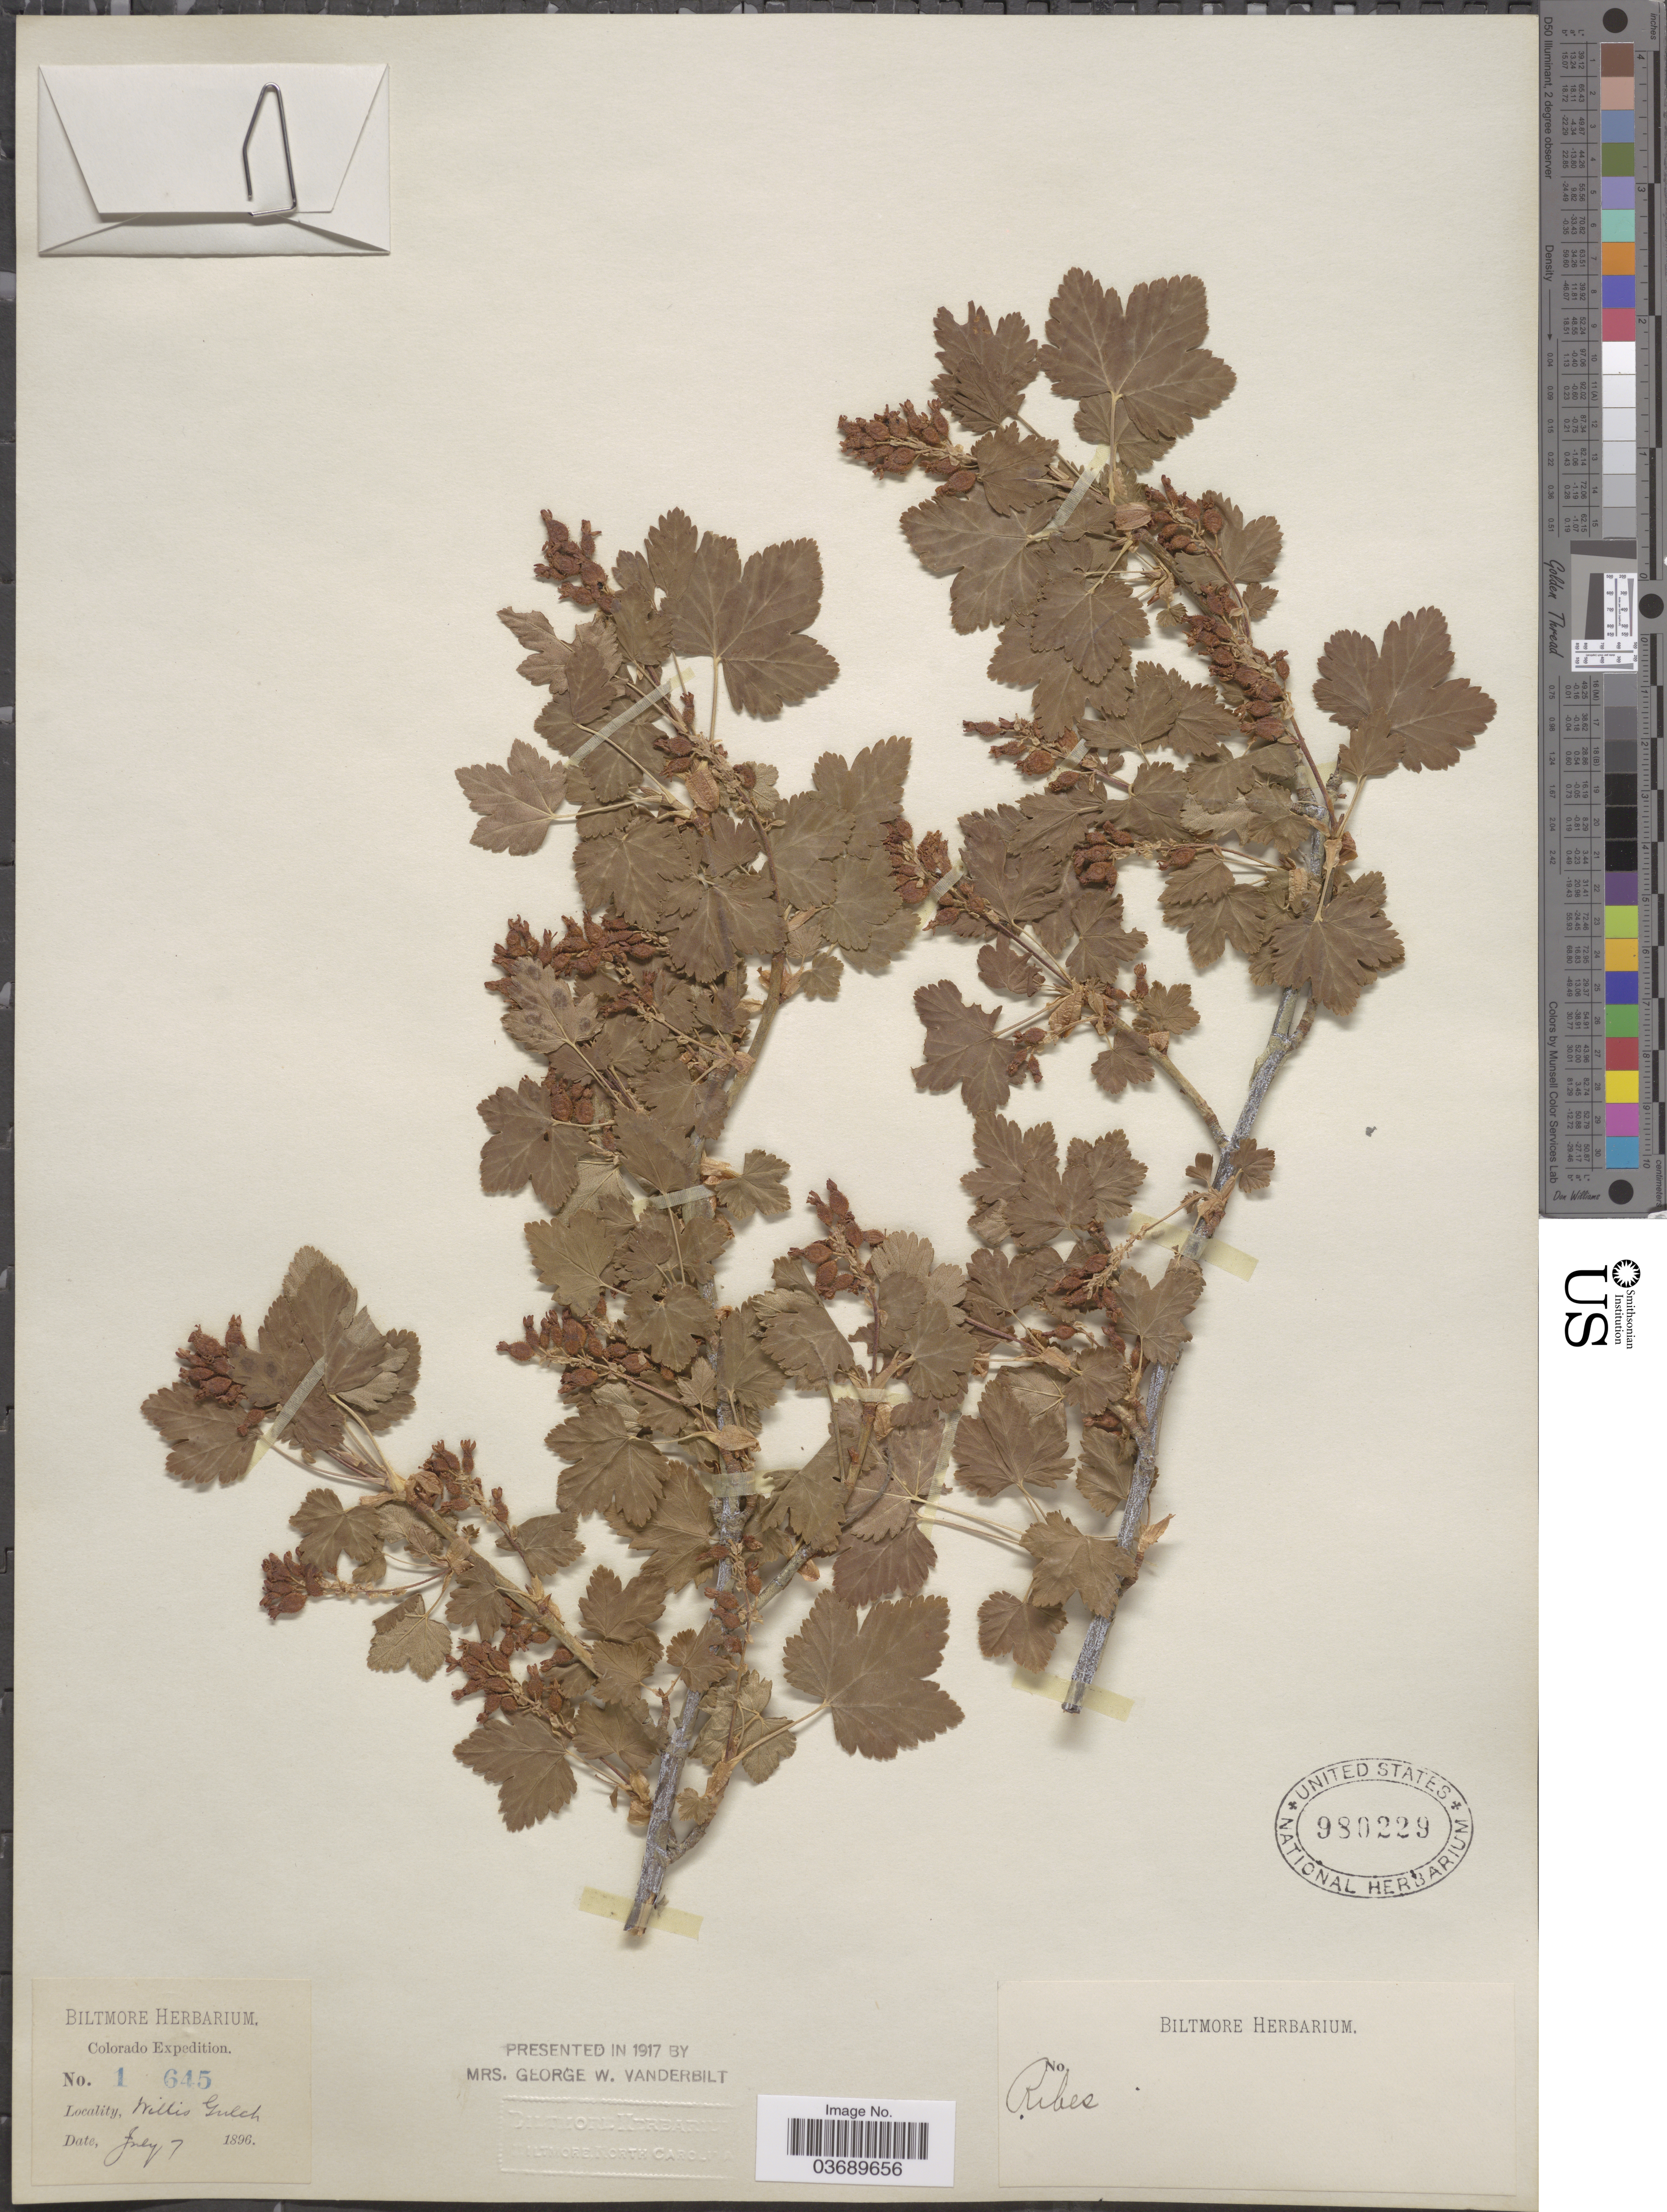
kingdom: Plantae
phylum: Tracheophyta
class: Magnoliopsida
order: Saxifragales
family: Grossulariaceae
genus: Ribes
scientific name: Ribes sp.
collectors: ex herb. Biltmore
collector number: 1645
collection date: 1896-07-07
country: United States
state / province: Colorado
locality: Willis Gulch.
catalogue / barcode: US 980229